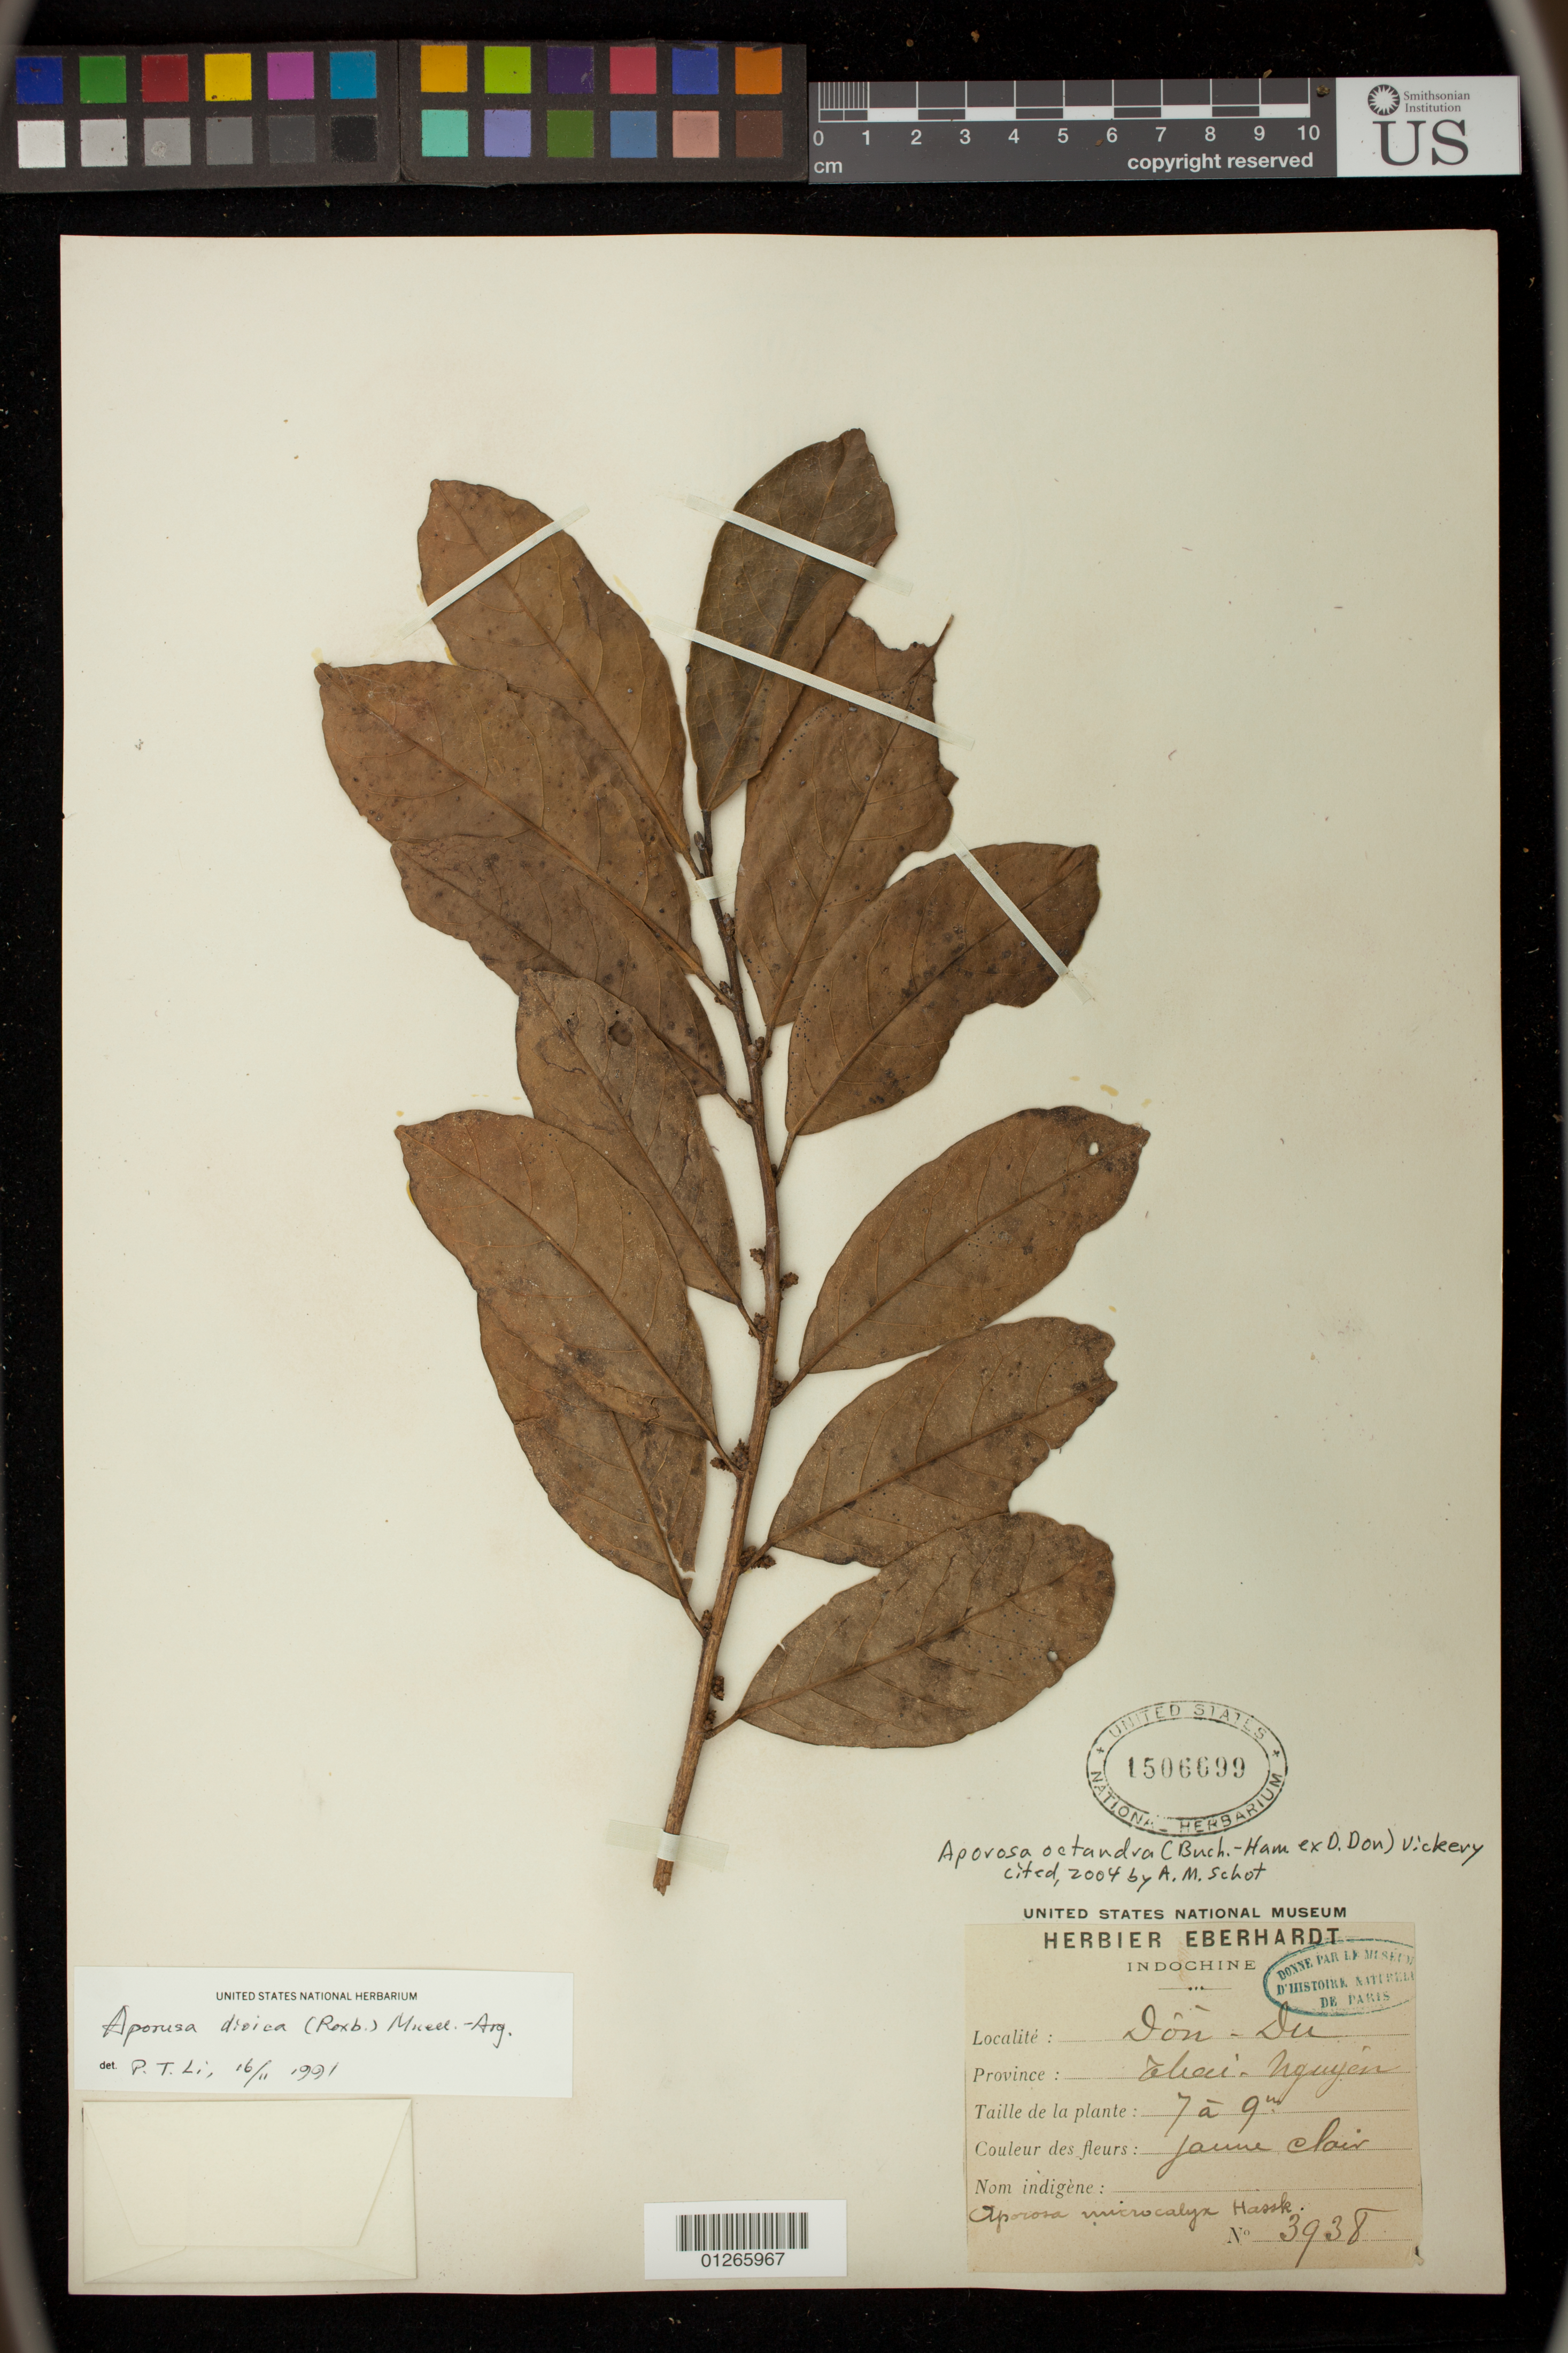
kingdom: Plantae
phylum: Tracheophyta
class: Magnoliopsida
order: Malpighiales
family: Phyllanthaceae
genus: Aporosa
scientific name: Aporosa octandra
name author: (Buch.-Ham. & D. Don) Vickery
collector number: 3938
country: Vietnam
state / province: Thái Nguyên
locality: Don Du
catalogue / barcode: US 1506699